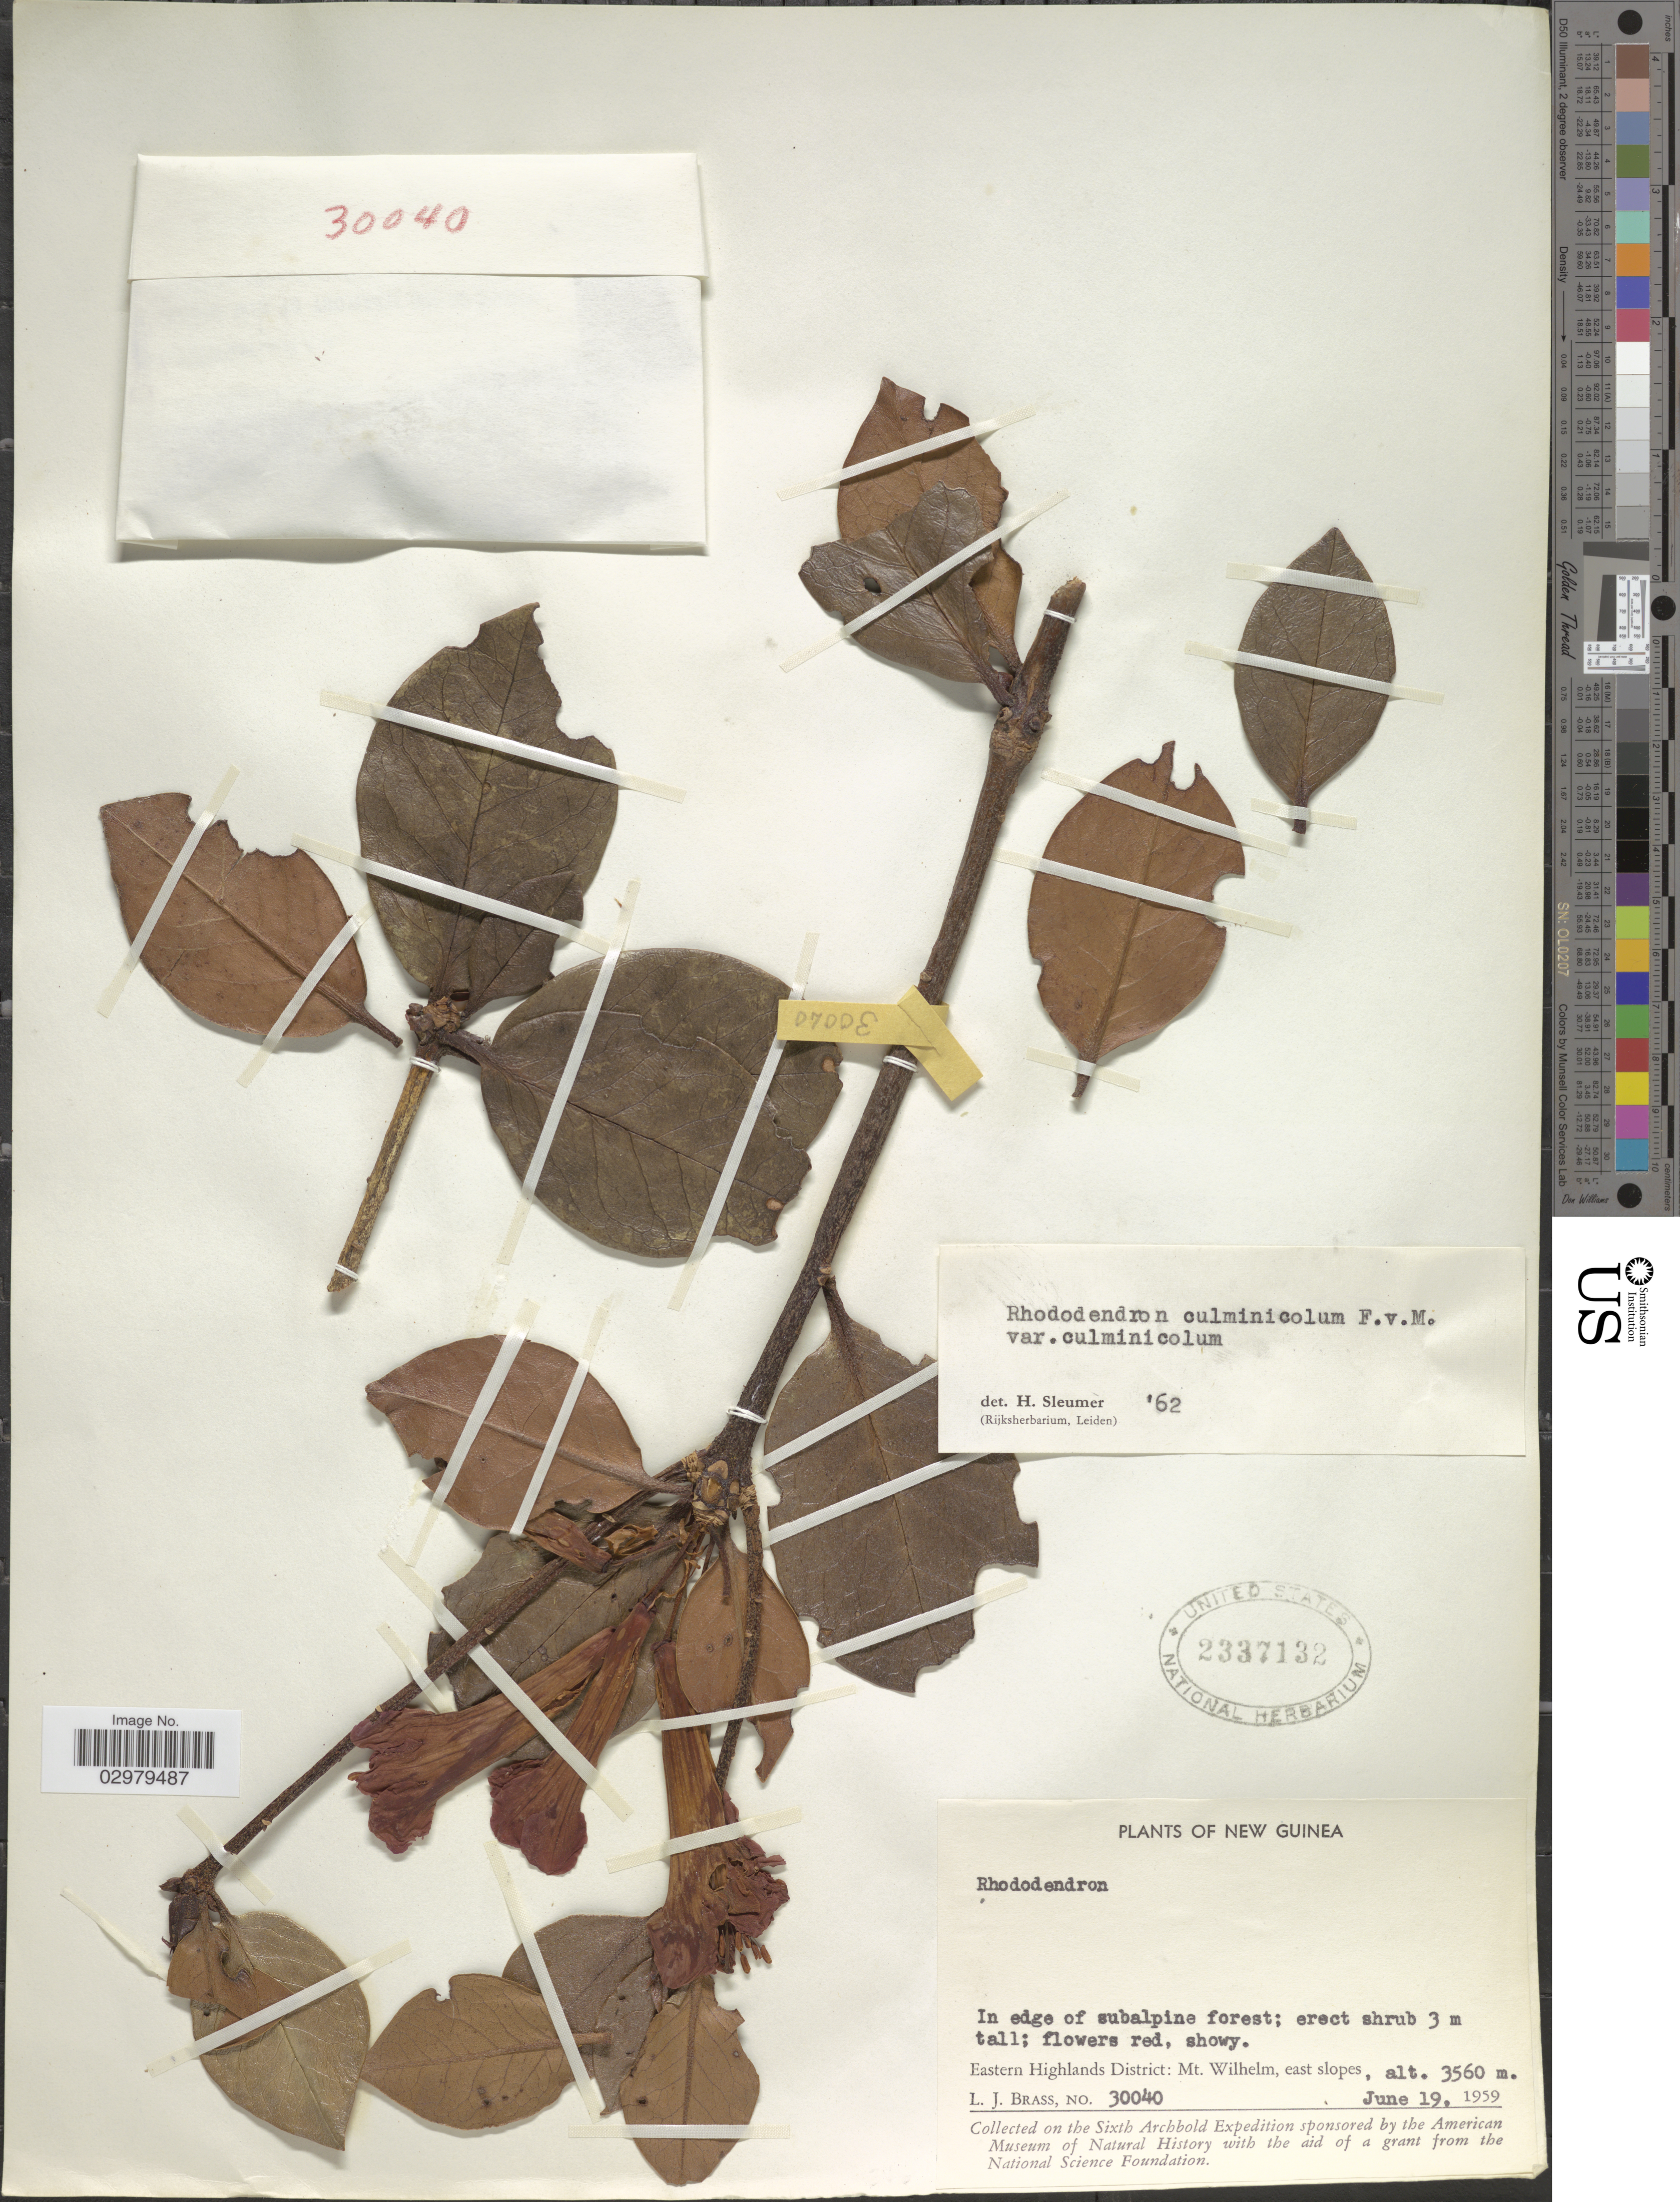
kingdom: Plantae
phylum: Tracheophyta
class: Magnoliopsida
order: Ericales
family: Ericaceae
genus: Rhododendron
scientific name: Rhododendron culminicolum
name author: F. Muell.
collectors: L. J. Brass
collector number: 30040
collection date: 1959-06-19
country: Papua New Guinea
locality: New Guinea. Eastern Highlands District: Mt. Wilhelm, east slopes.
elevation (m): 3560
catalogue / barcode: US 2337132